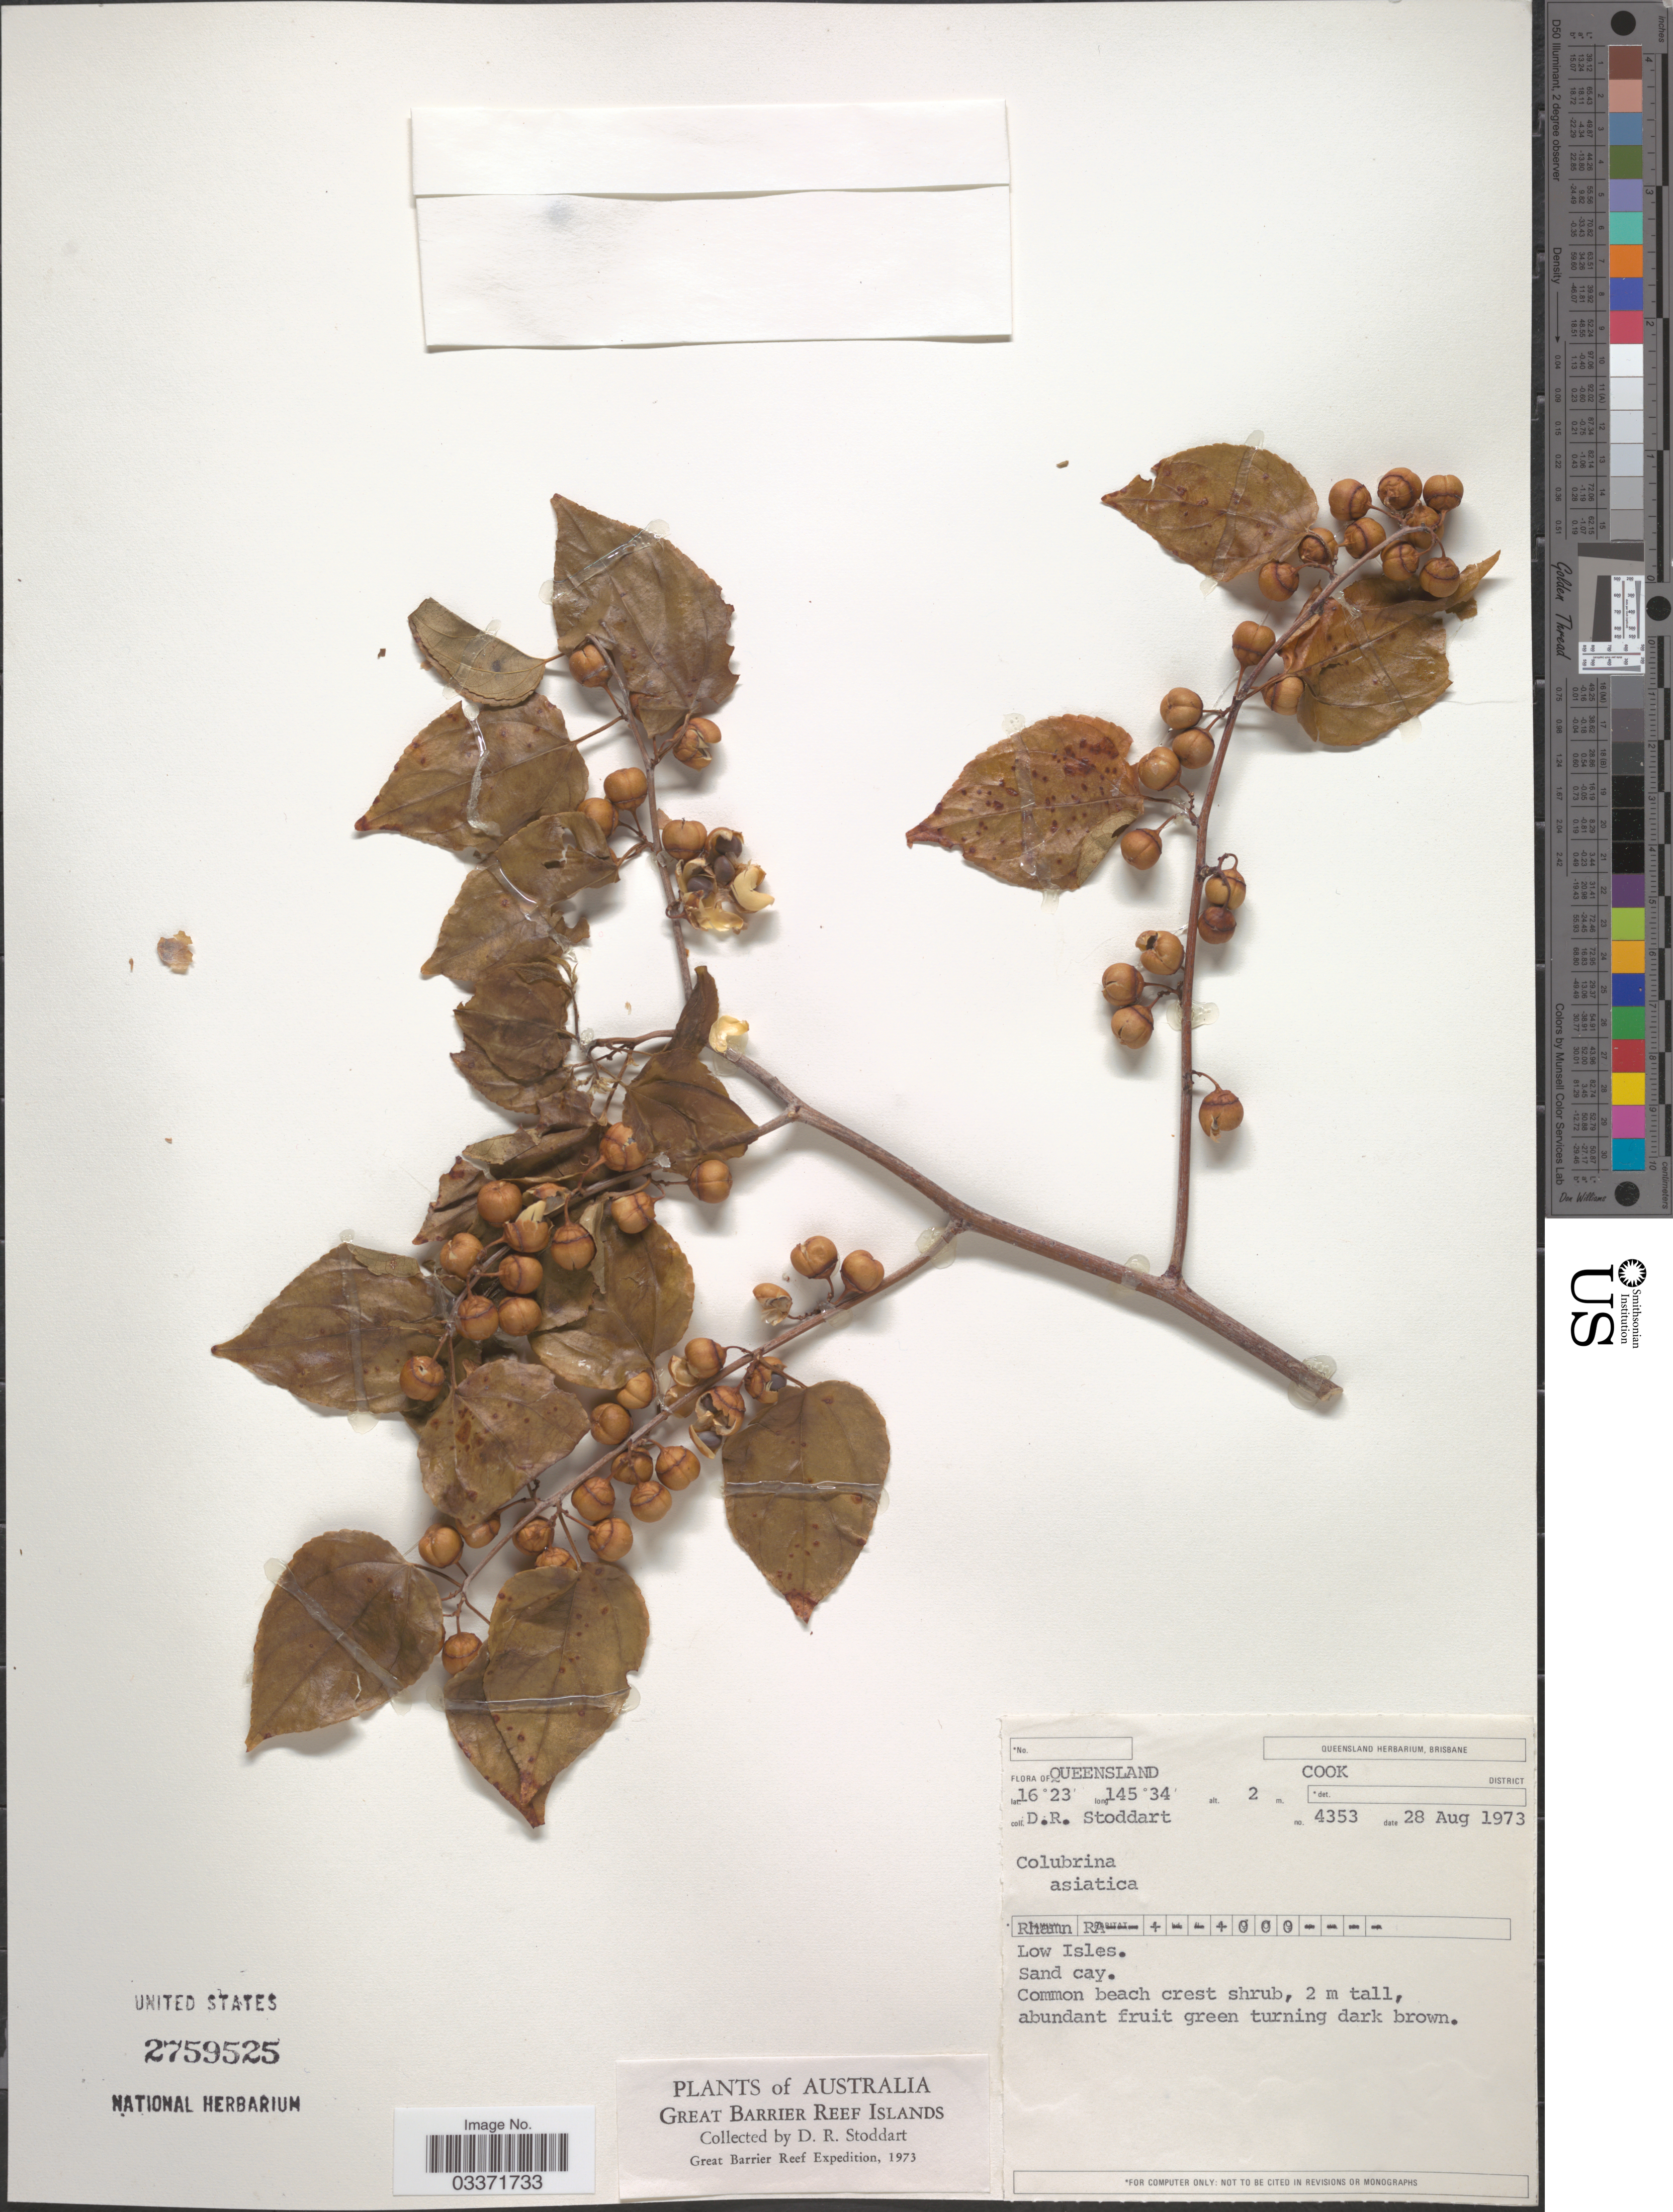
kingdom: Plantae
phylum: Tracheophyta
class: Magnoliopsida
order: Rosales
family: Rhamnaceae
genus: Colubrina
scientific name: Colubrina asiatica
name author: (L.) Brongn.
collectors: D. R. Stoddart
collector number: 4353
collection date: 1973-08-28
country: Australia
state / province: Queensland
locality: Great Barrier Reef Islands, Cook District, Low Isles.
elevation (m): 2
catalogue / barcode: US 2759525